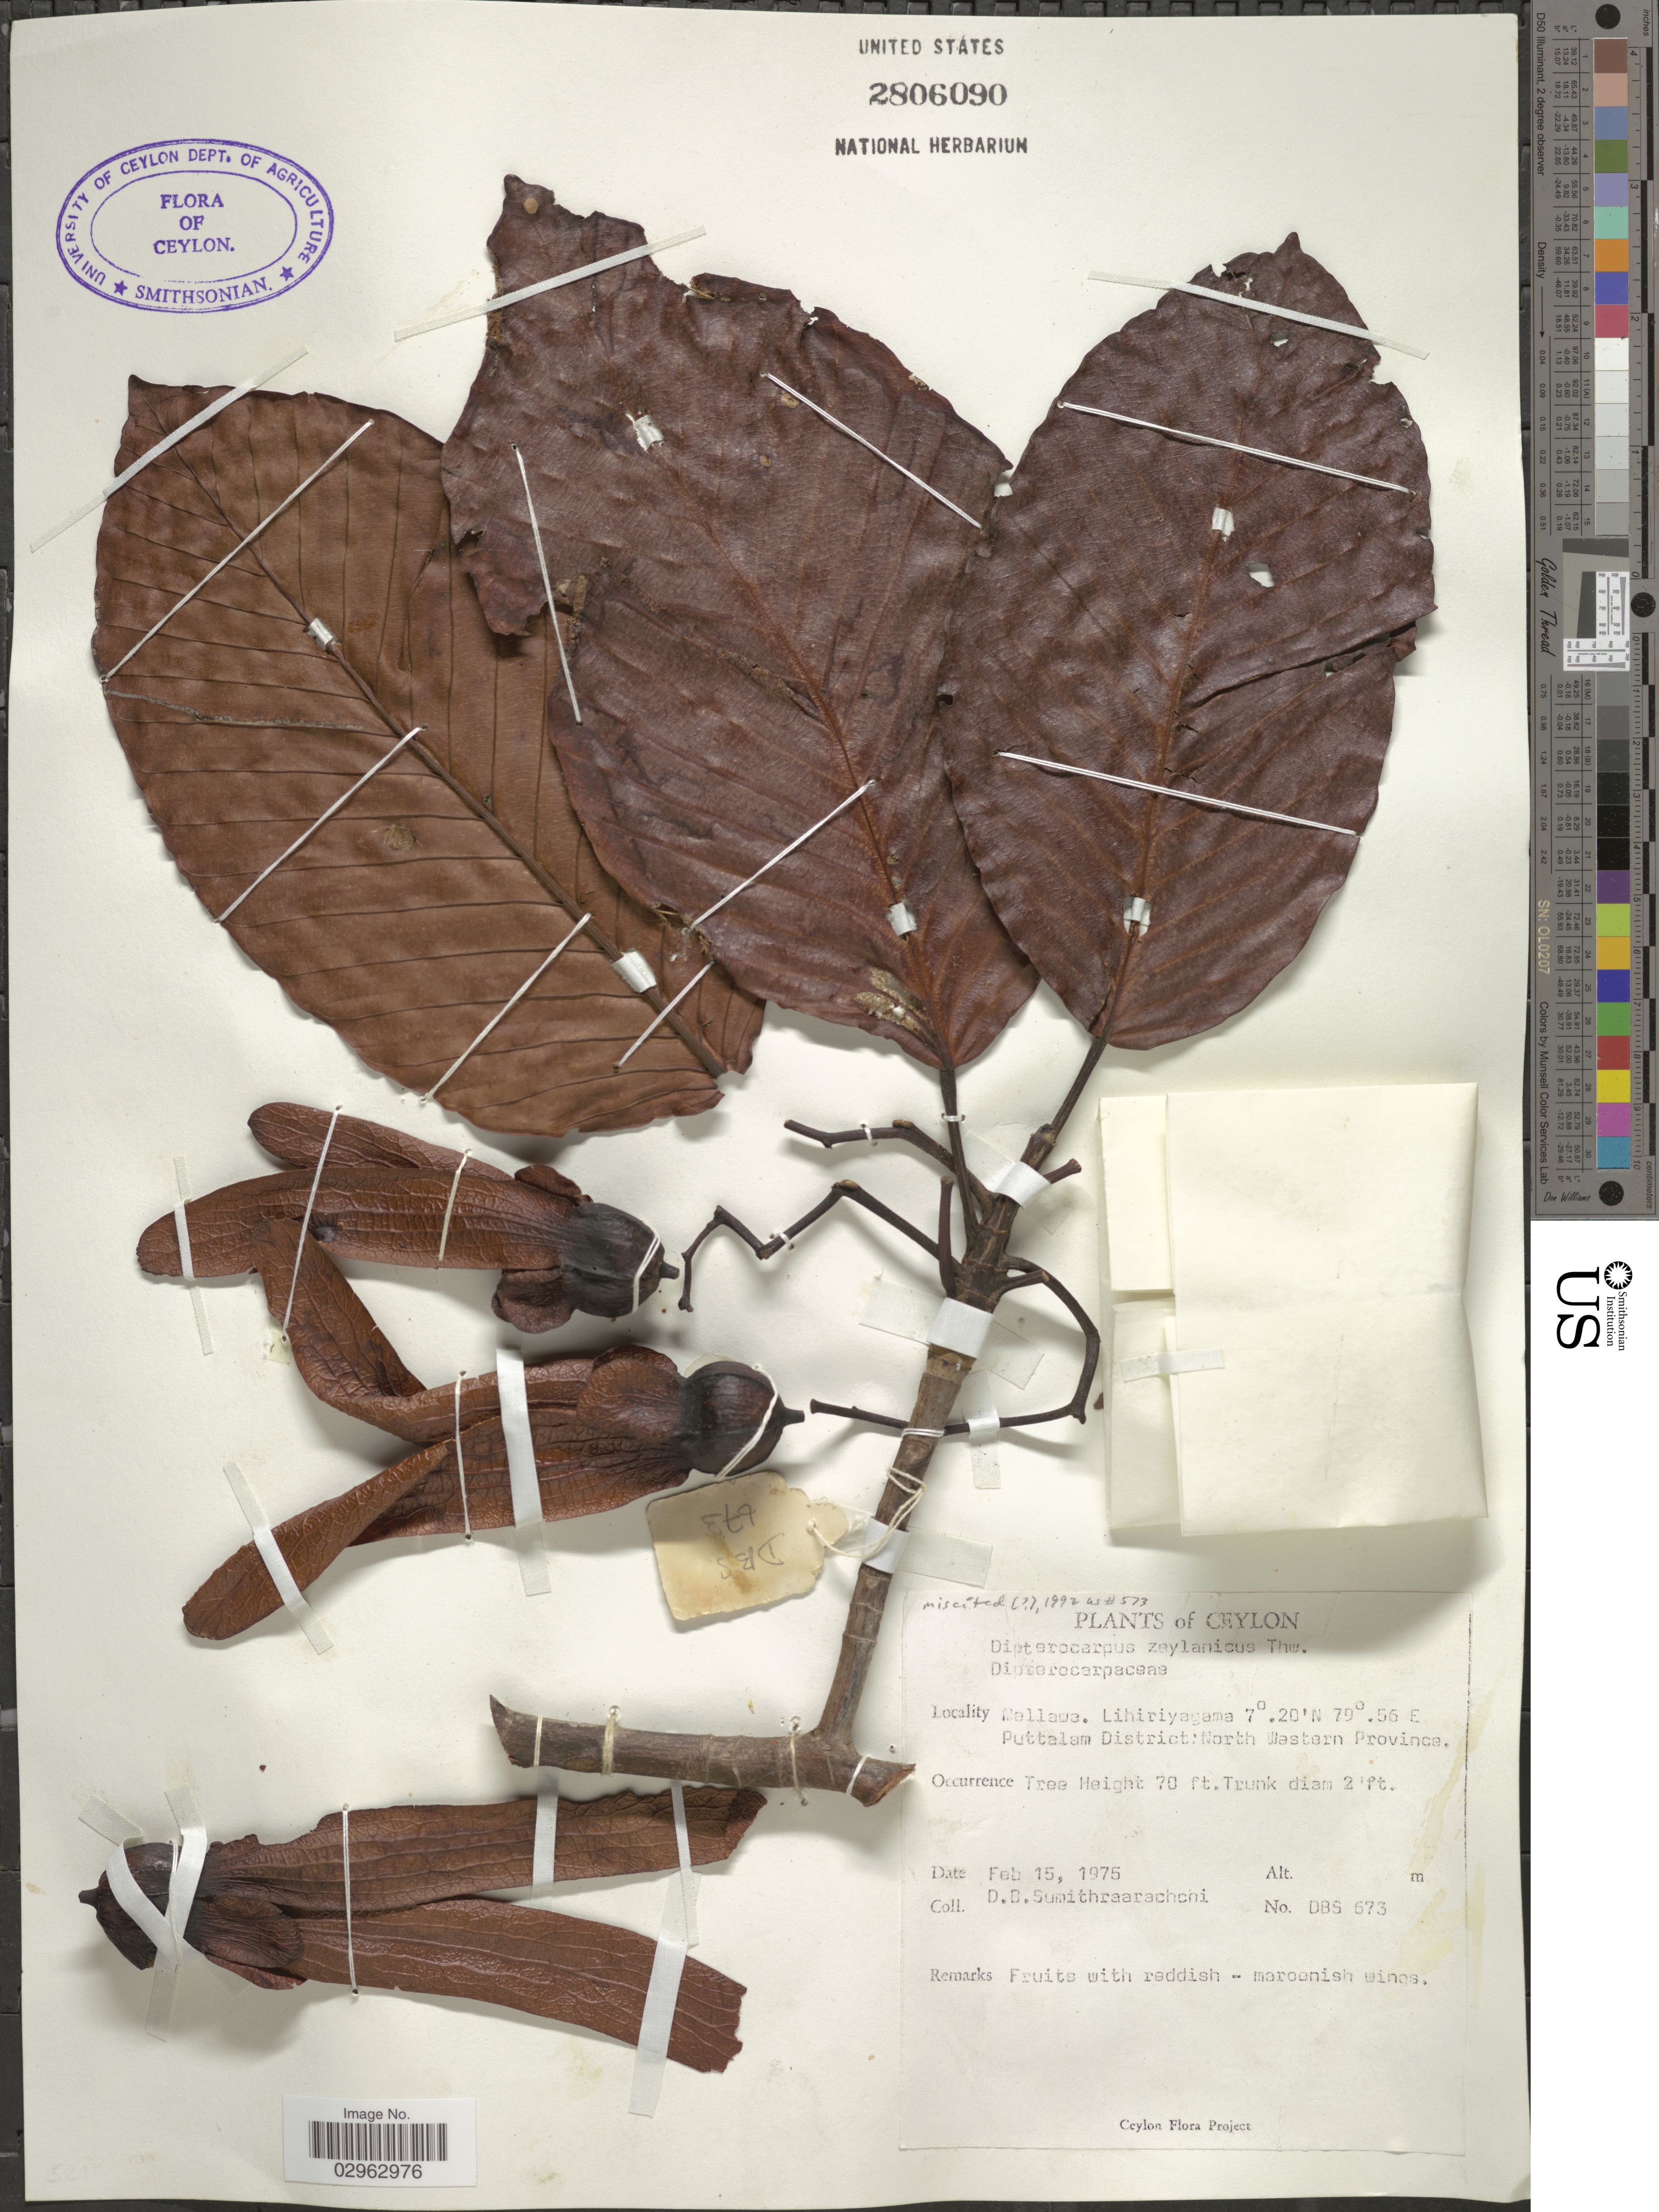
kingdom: Plantae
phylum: Tracheophyta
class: Magnoliopsida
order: Malvales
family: Dipterocarpaceae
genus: Dipterocarpus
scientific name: Dipterocarpus zeylanicus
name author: Thwaites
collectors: D. B. Sumithraarachchi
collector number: DBS673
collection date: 1975-02-15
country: Sri Lanka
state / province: North Western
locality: Ceylon. Mellawa. Lihiriyagama. Puttalam District.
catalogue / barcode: US 2806090